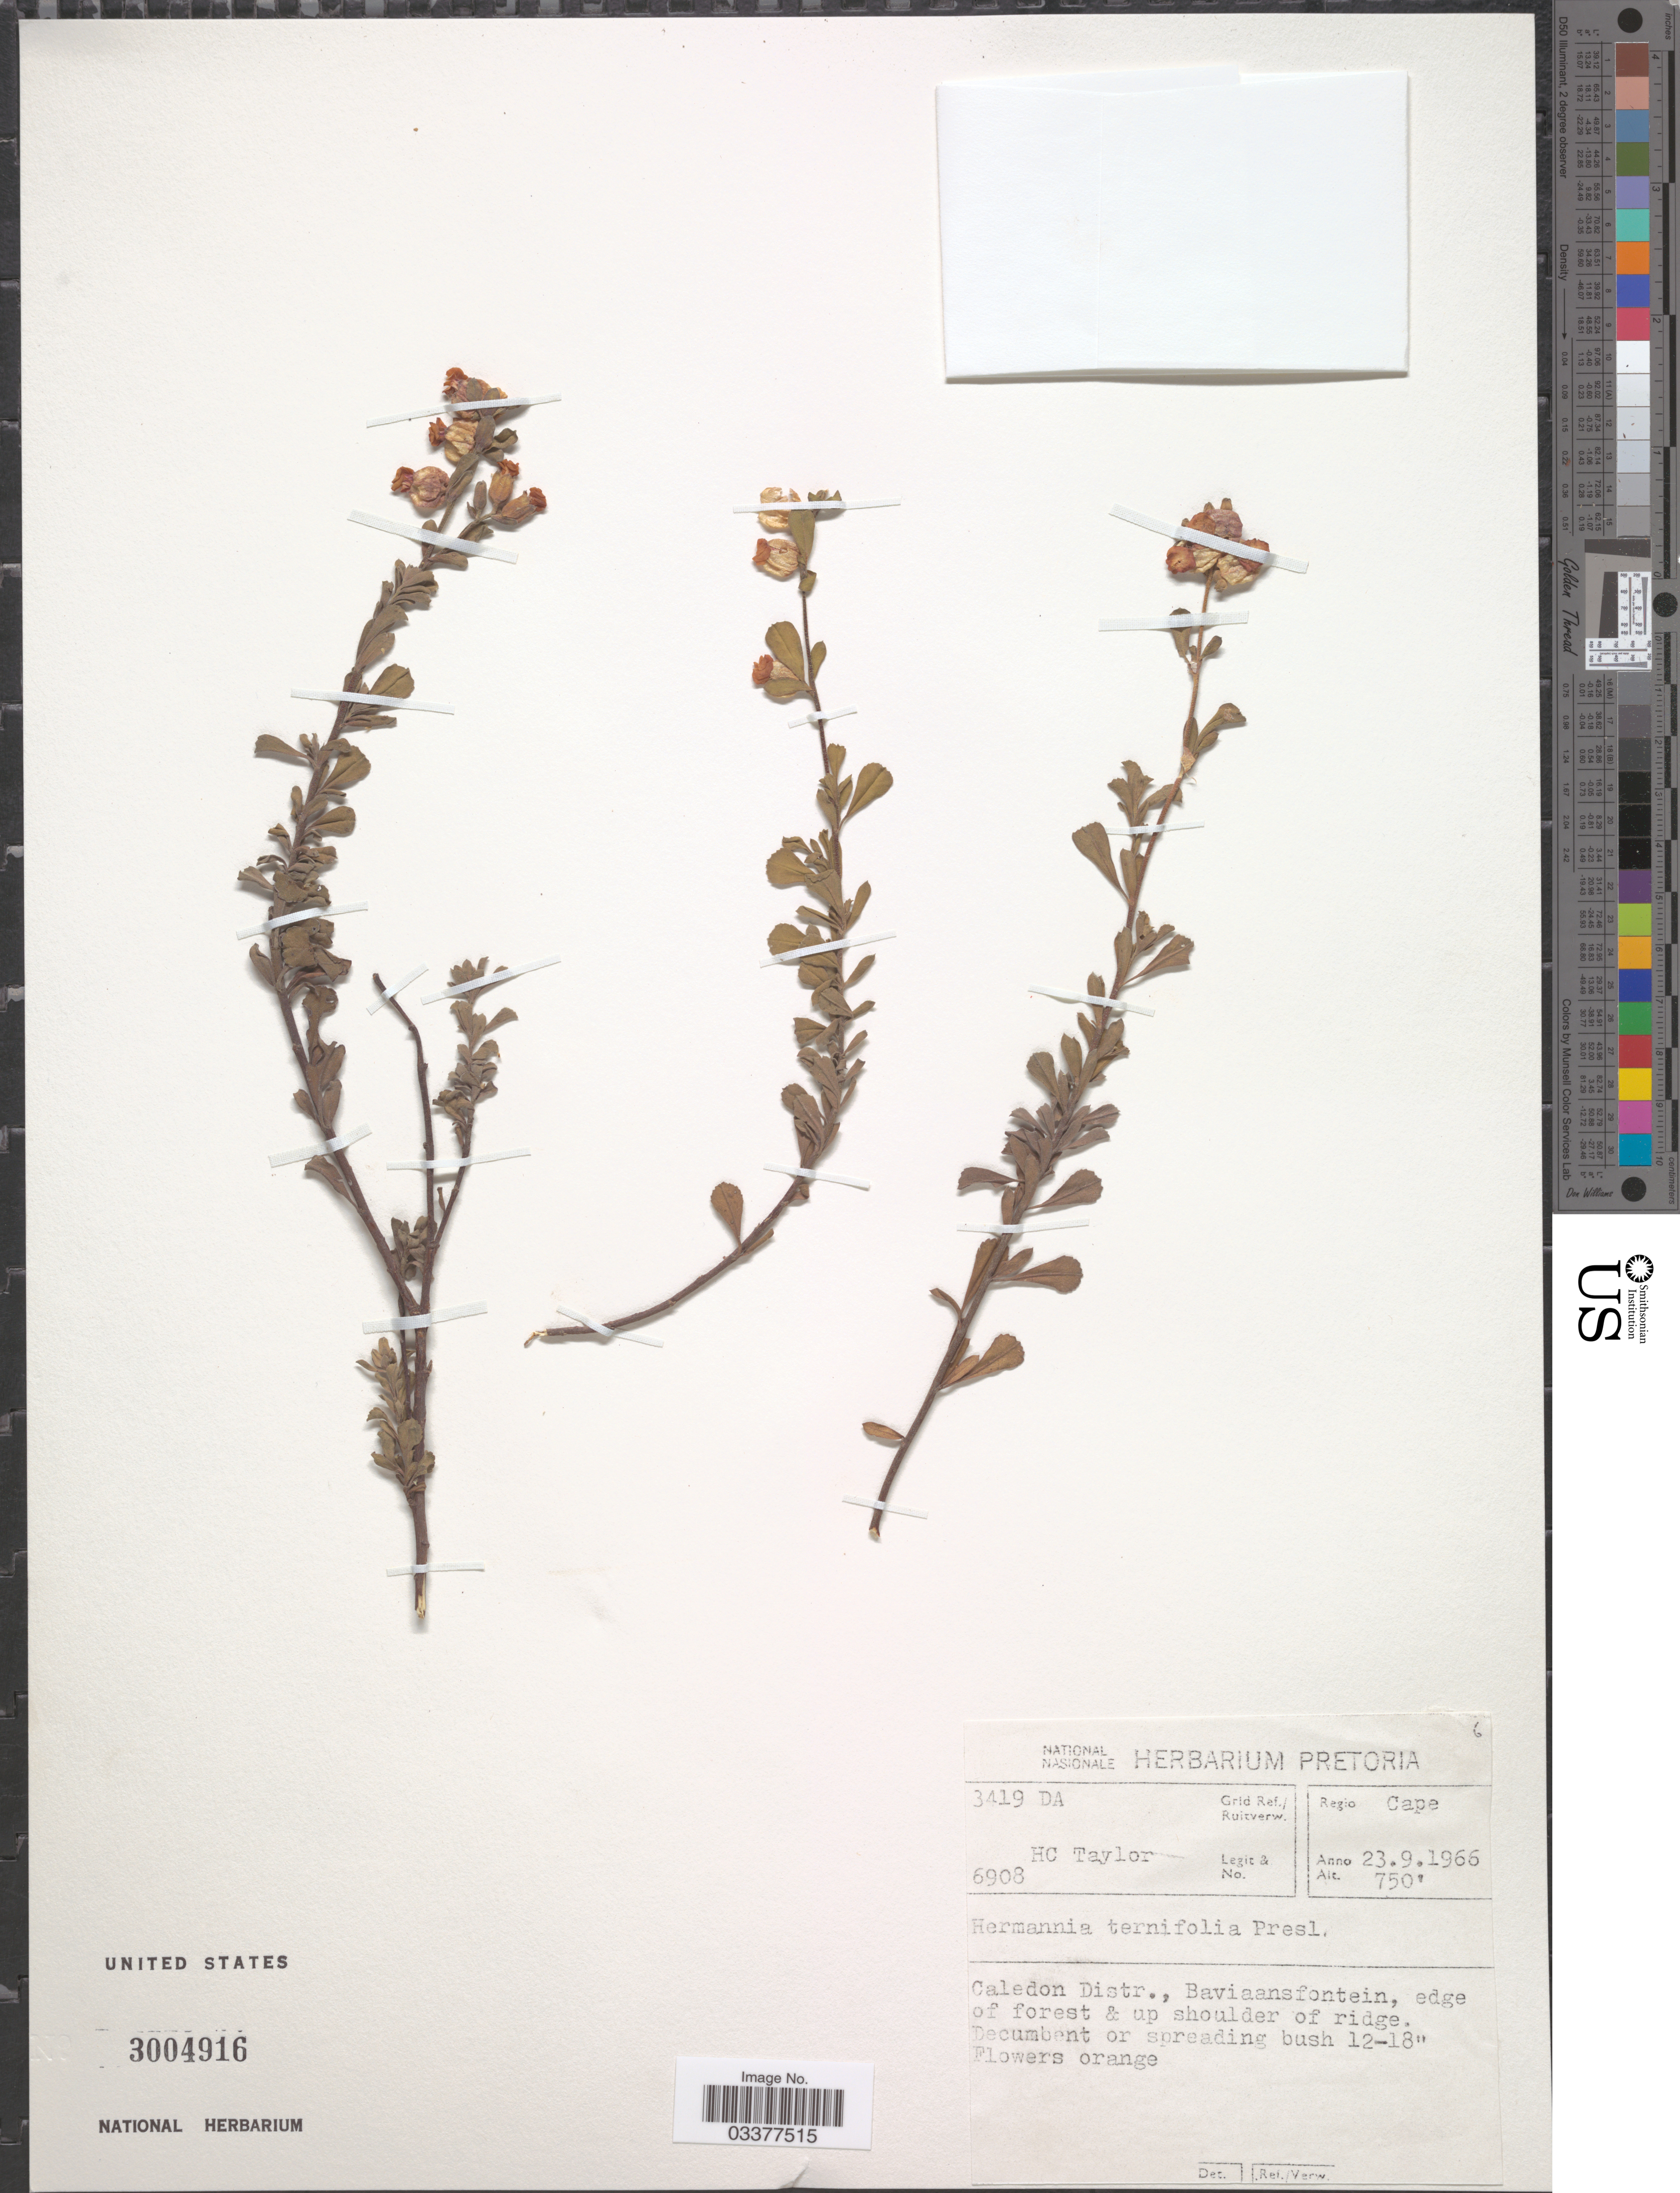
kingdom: Plantae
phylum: Tracheophyta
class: Magnoliopsida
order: Malvales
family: Malvaceae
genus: Hermannia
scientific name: Hermannia ternifolia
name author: C. Presl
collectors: H. Taylor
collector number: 6908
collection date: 1966-09-23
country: South Africa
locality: Regio Cape. Grid Ref./Ruitverw. 3419 DA. Caledon Distr., Baviaansfontein.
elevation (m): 229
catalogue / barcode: US 3004916